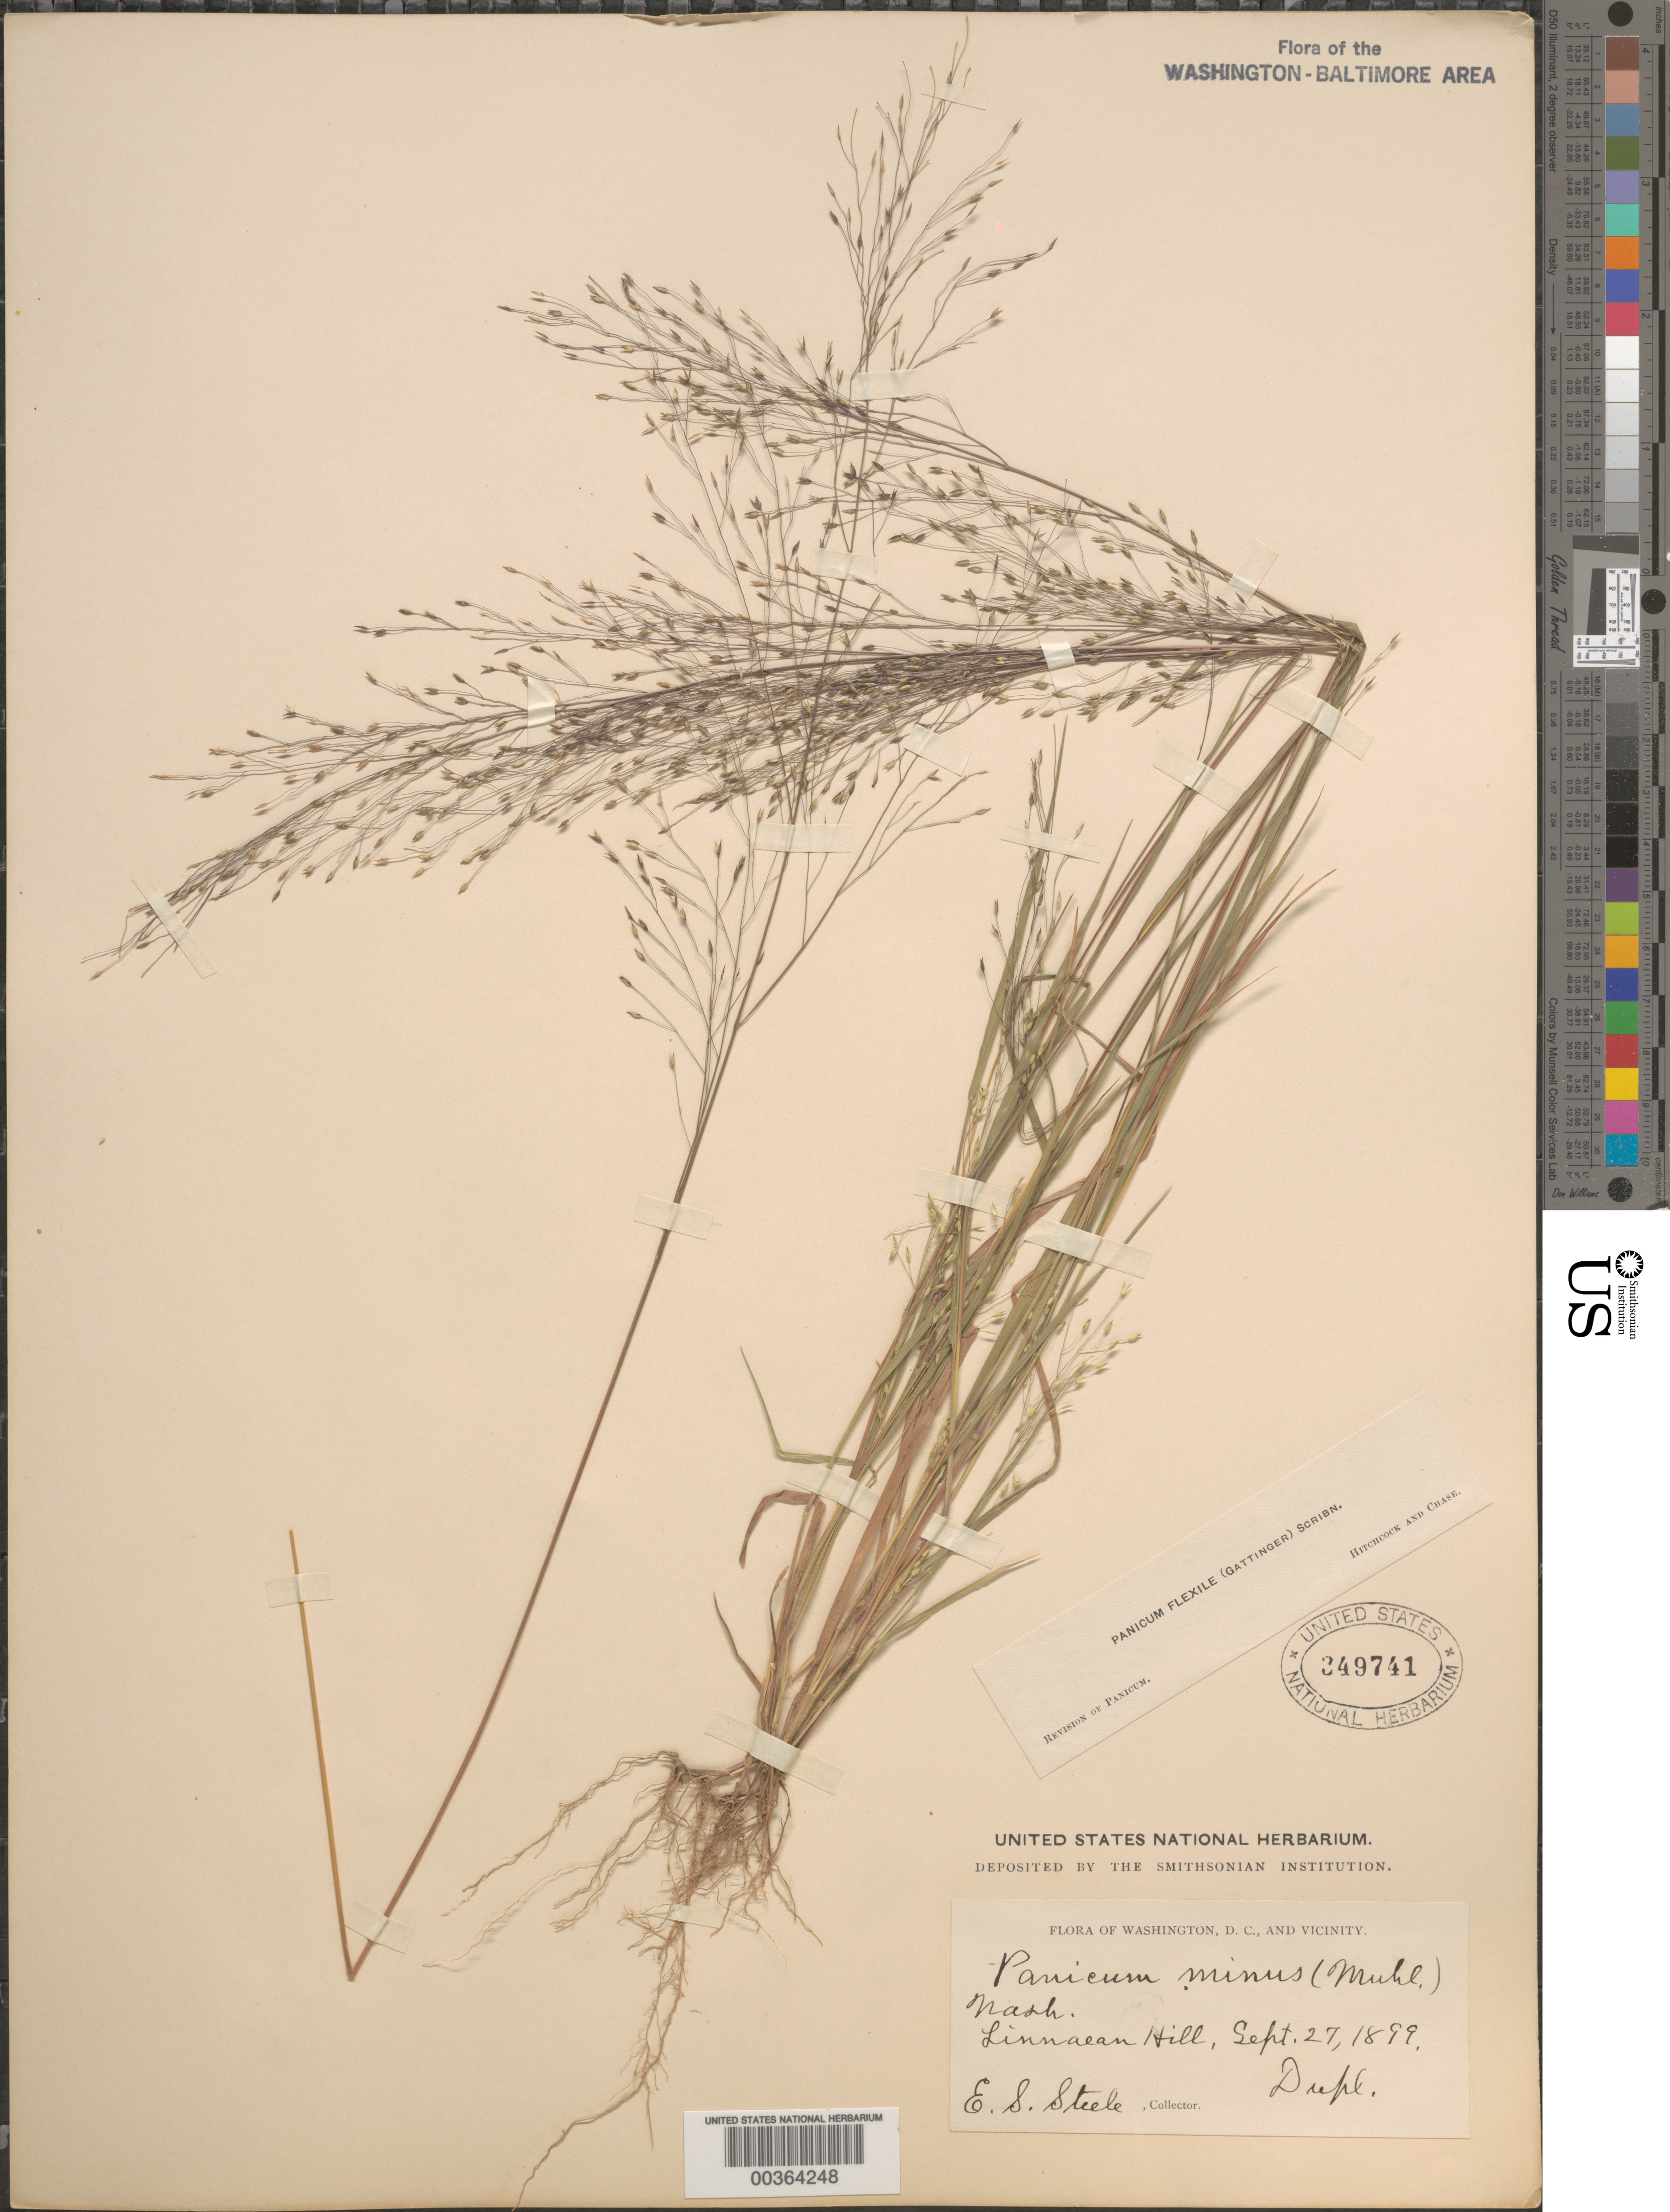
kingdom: Plantae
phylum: Tracheophyta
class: Liliopsida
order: Poales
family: Poaceae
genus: Panicum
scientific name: Panicum flexile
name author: (Gatt.) Scribn.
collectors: E. Steele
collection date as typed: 27 Sep 1899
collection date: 1899-09-27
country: United States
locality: Linnaean Hill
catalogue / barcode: US 349741